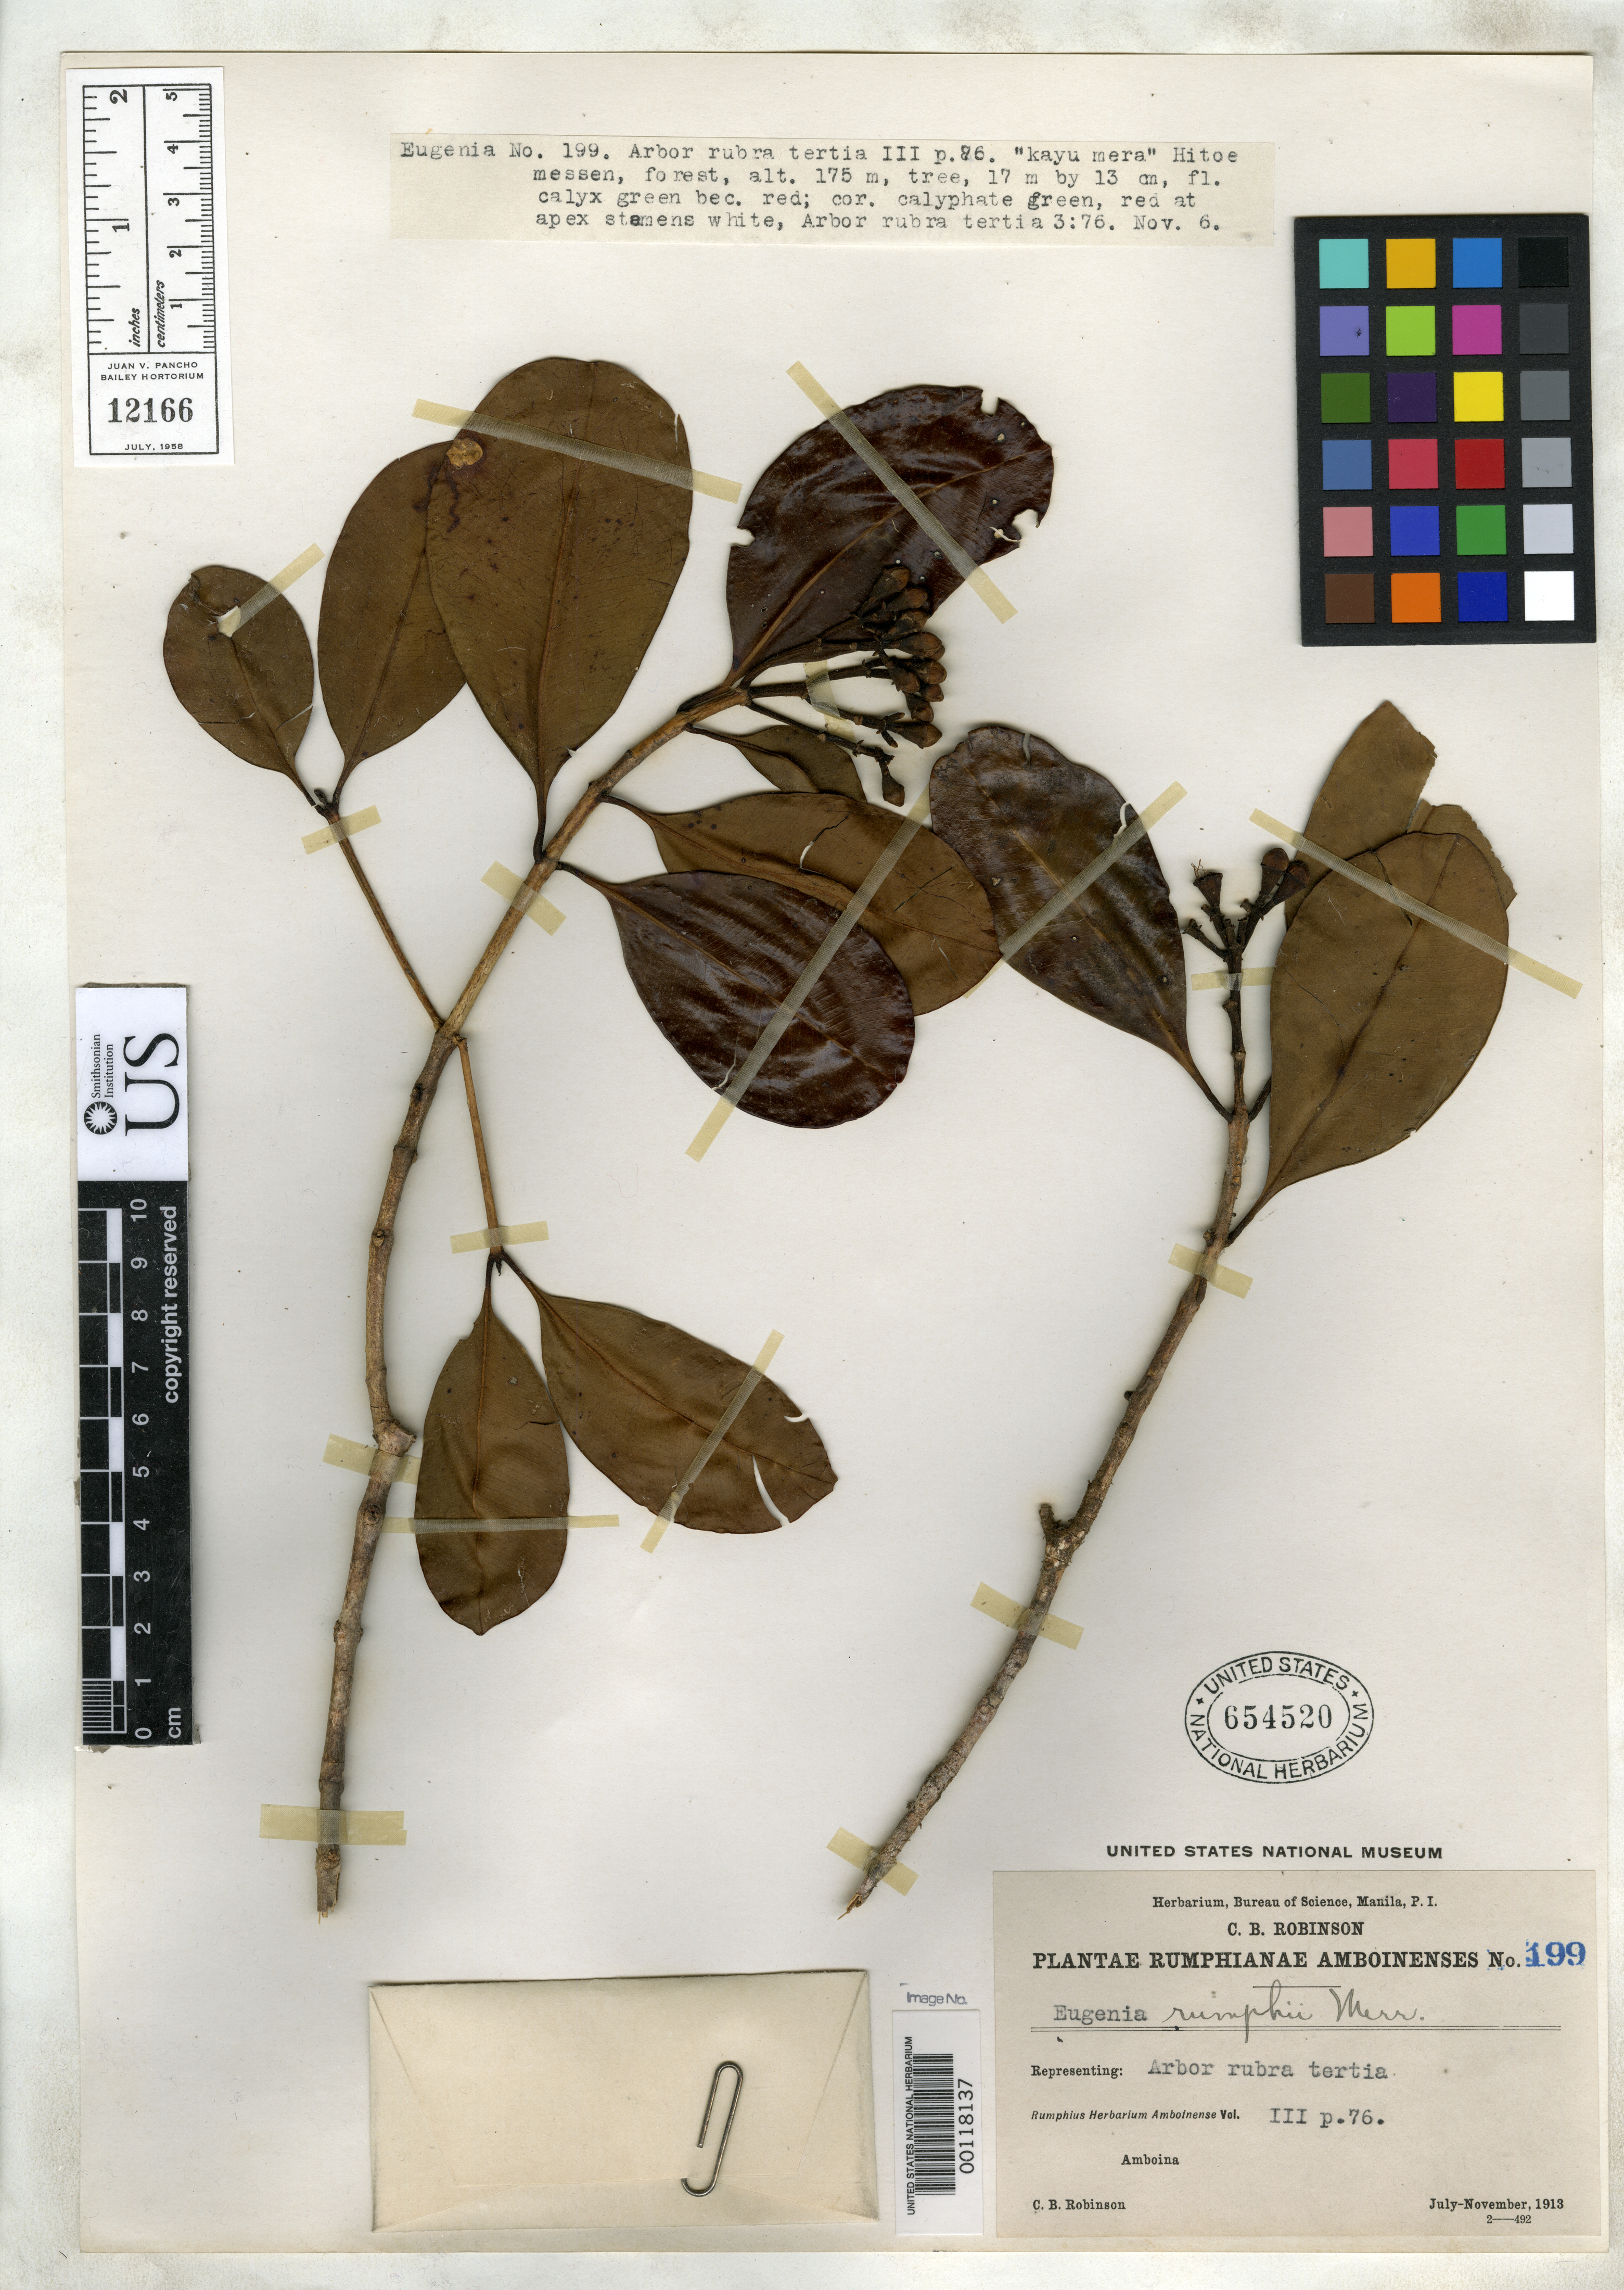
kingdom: Plantae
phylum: Tracheophyta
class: Magnoliopsida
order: Myrtales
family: Myrtaceae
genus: Eugenia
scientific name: Eugenia rumphii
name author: Merr.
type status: Type Collection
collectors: C. Robinson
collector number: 199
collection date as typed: Jul 1913 to -- Nov 1913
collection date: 1913-07/1913-11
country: Indonesia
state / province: Maluku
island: Amboina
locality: Maluku [ ]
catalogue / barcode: US 654520